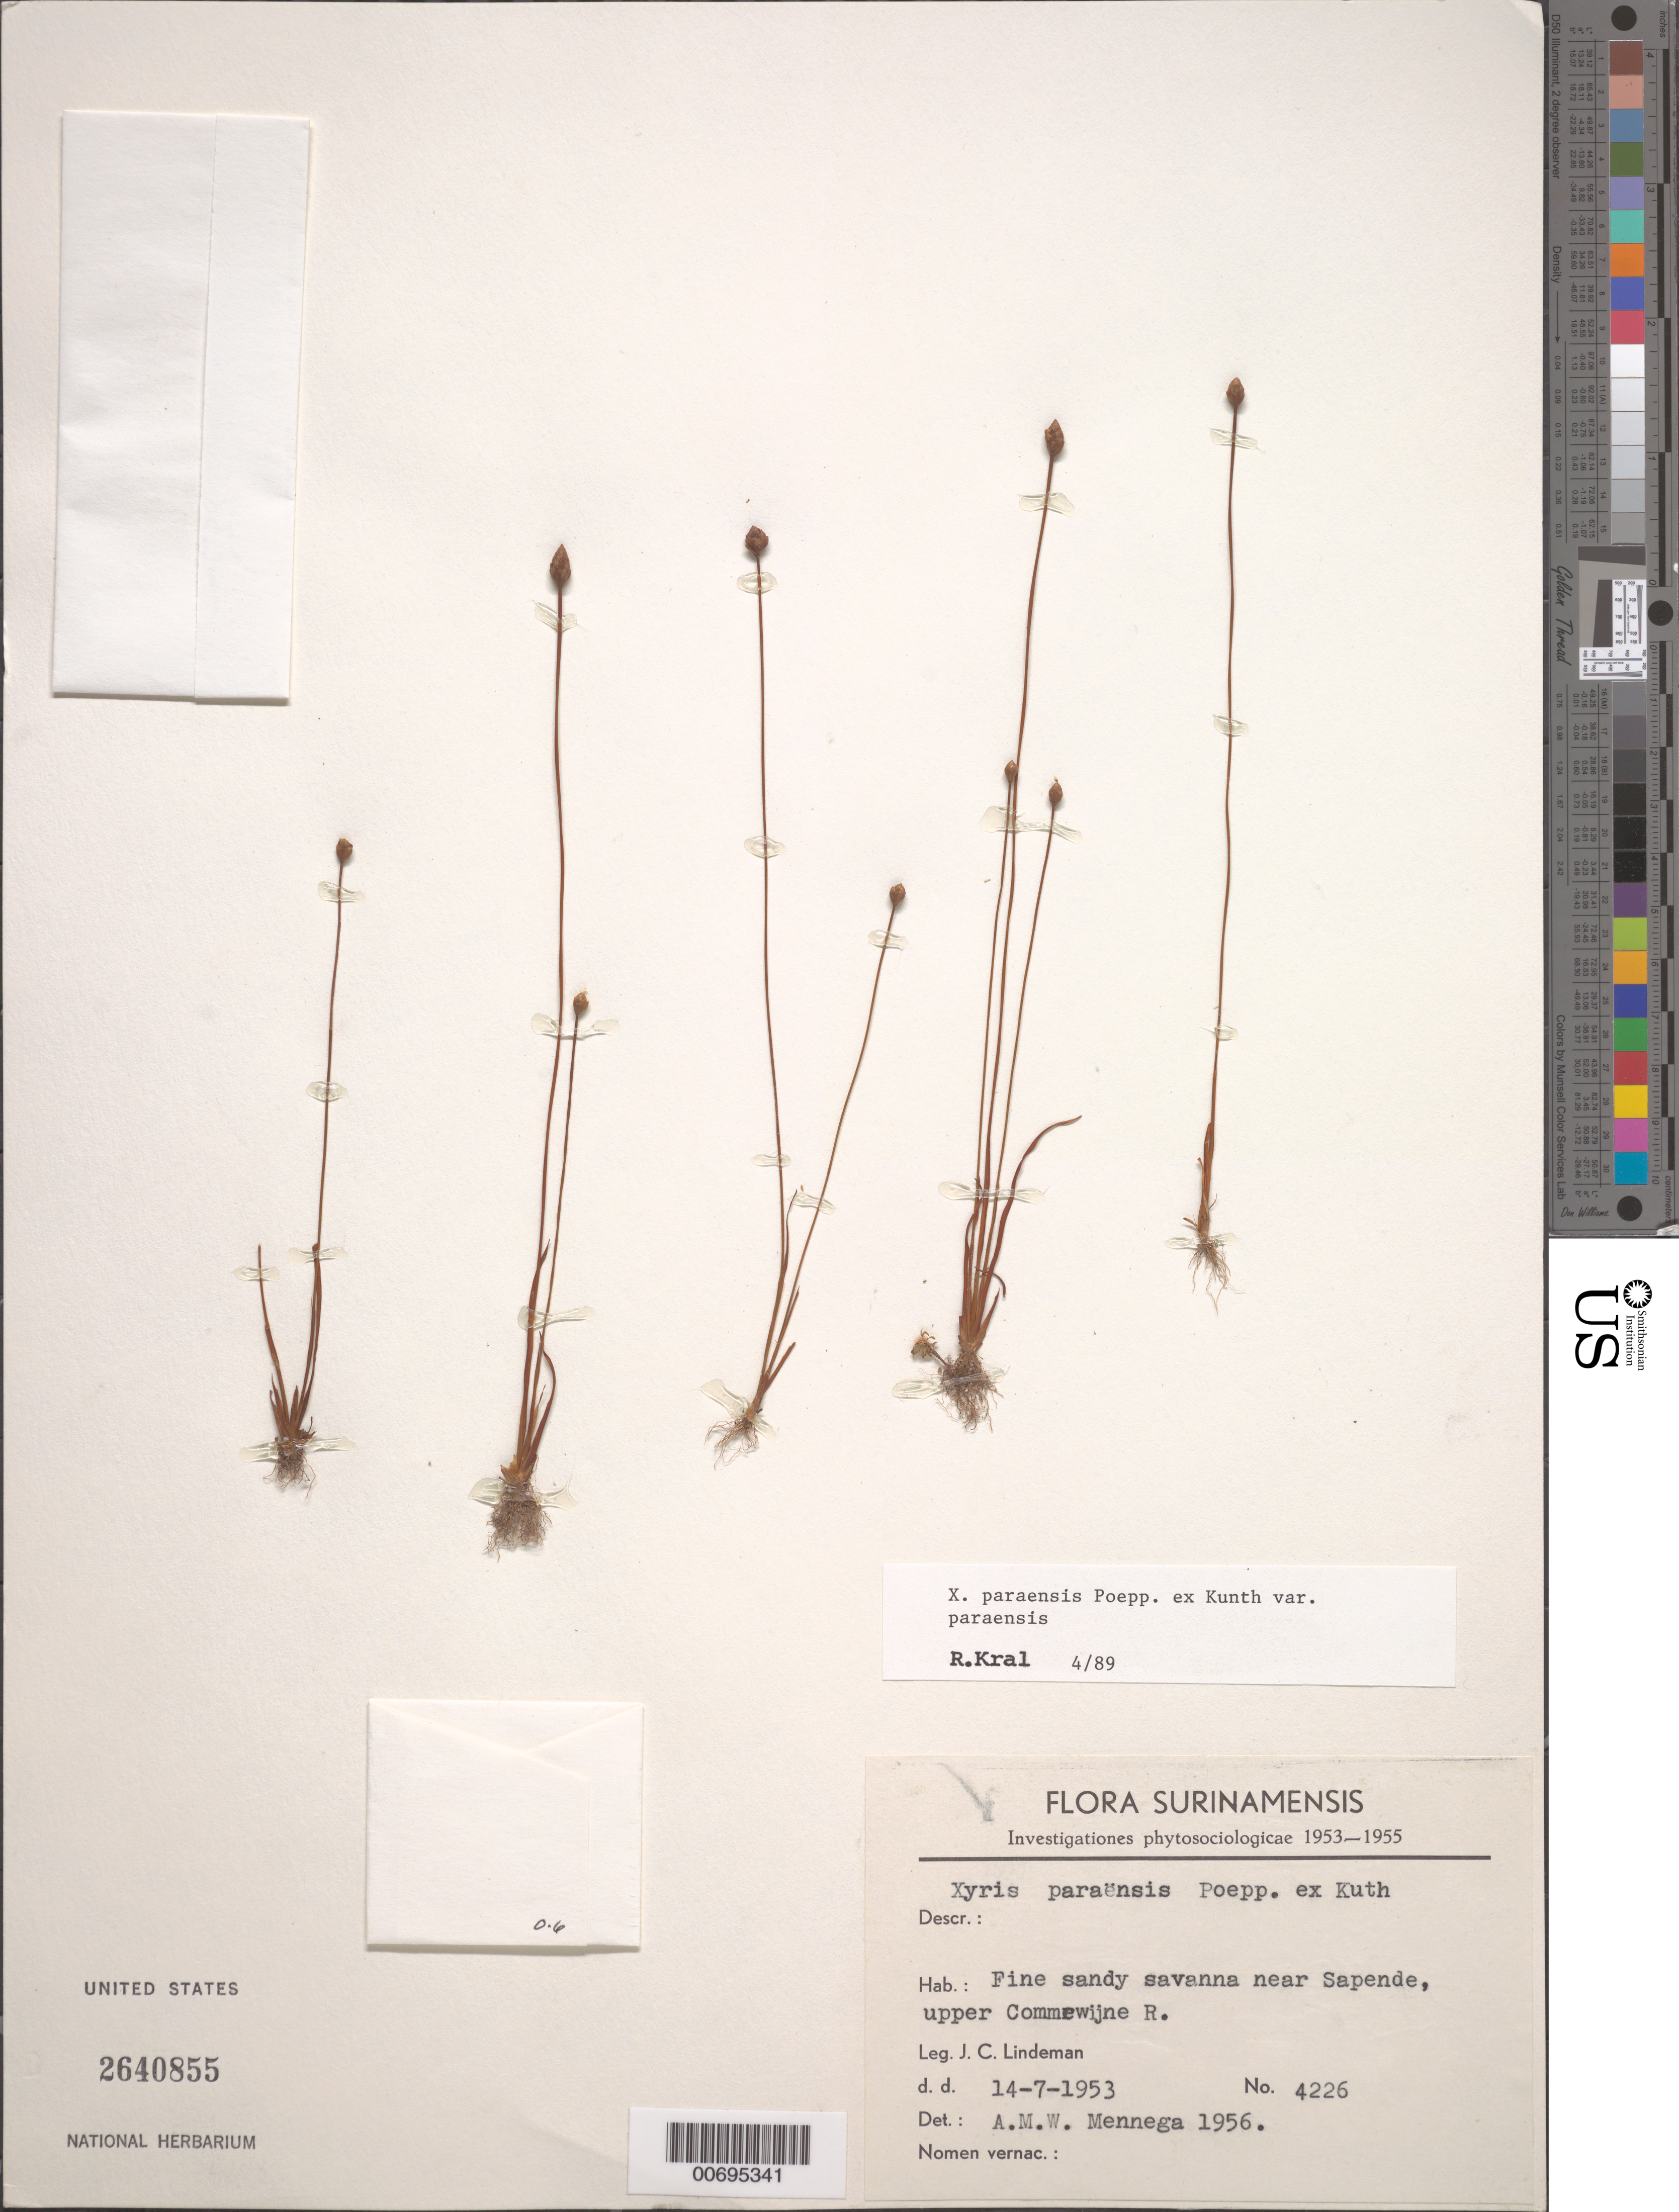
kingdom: Plantae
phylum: Tracheophyta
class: Liliopsida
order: Poales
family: Xyridaceae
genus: Xyris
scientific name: Xyris paraensis var. paraensis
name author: Poepp. ex Kunth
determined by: Kral, Robert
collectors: J. C. Lindeman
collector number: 4226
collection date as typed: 14-Jul-53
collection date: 1953-07-14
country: Suriname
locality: Sapende, vic. of, Upper Commewijne R.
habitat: Fine sandy savanna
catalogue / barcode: US 2640855